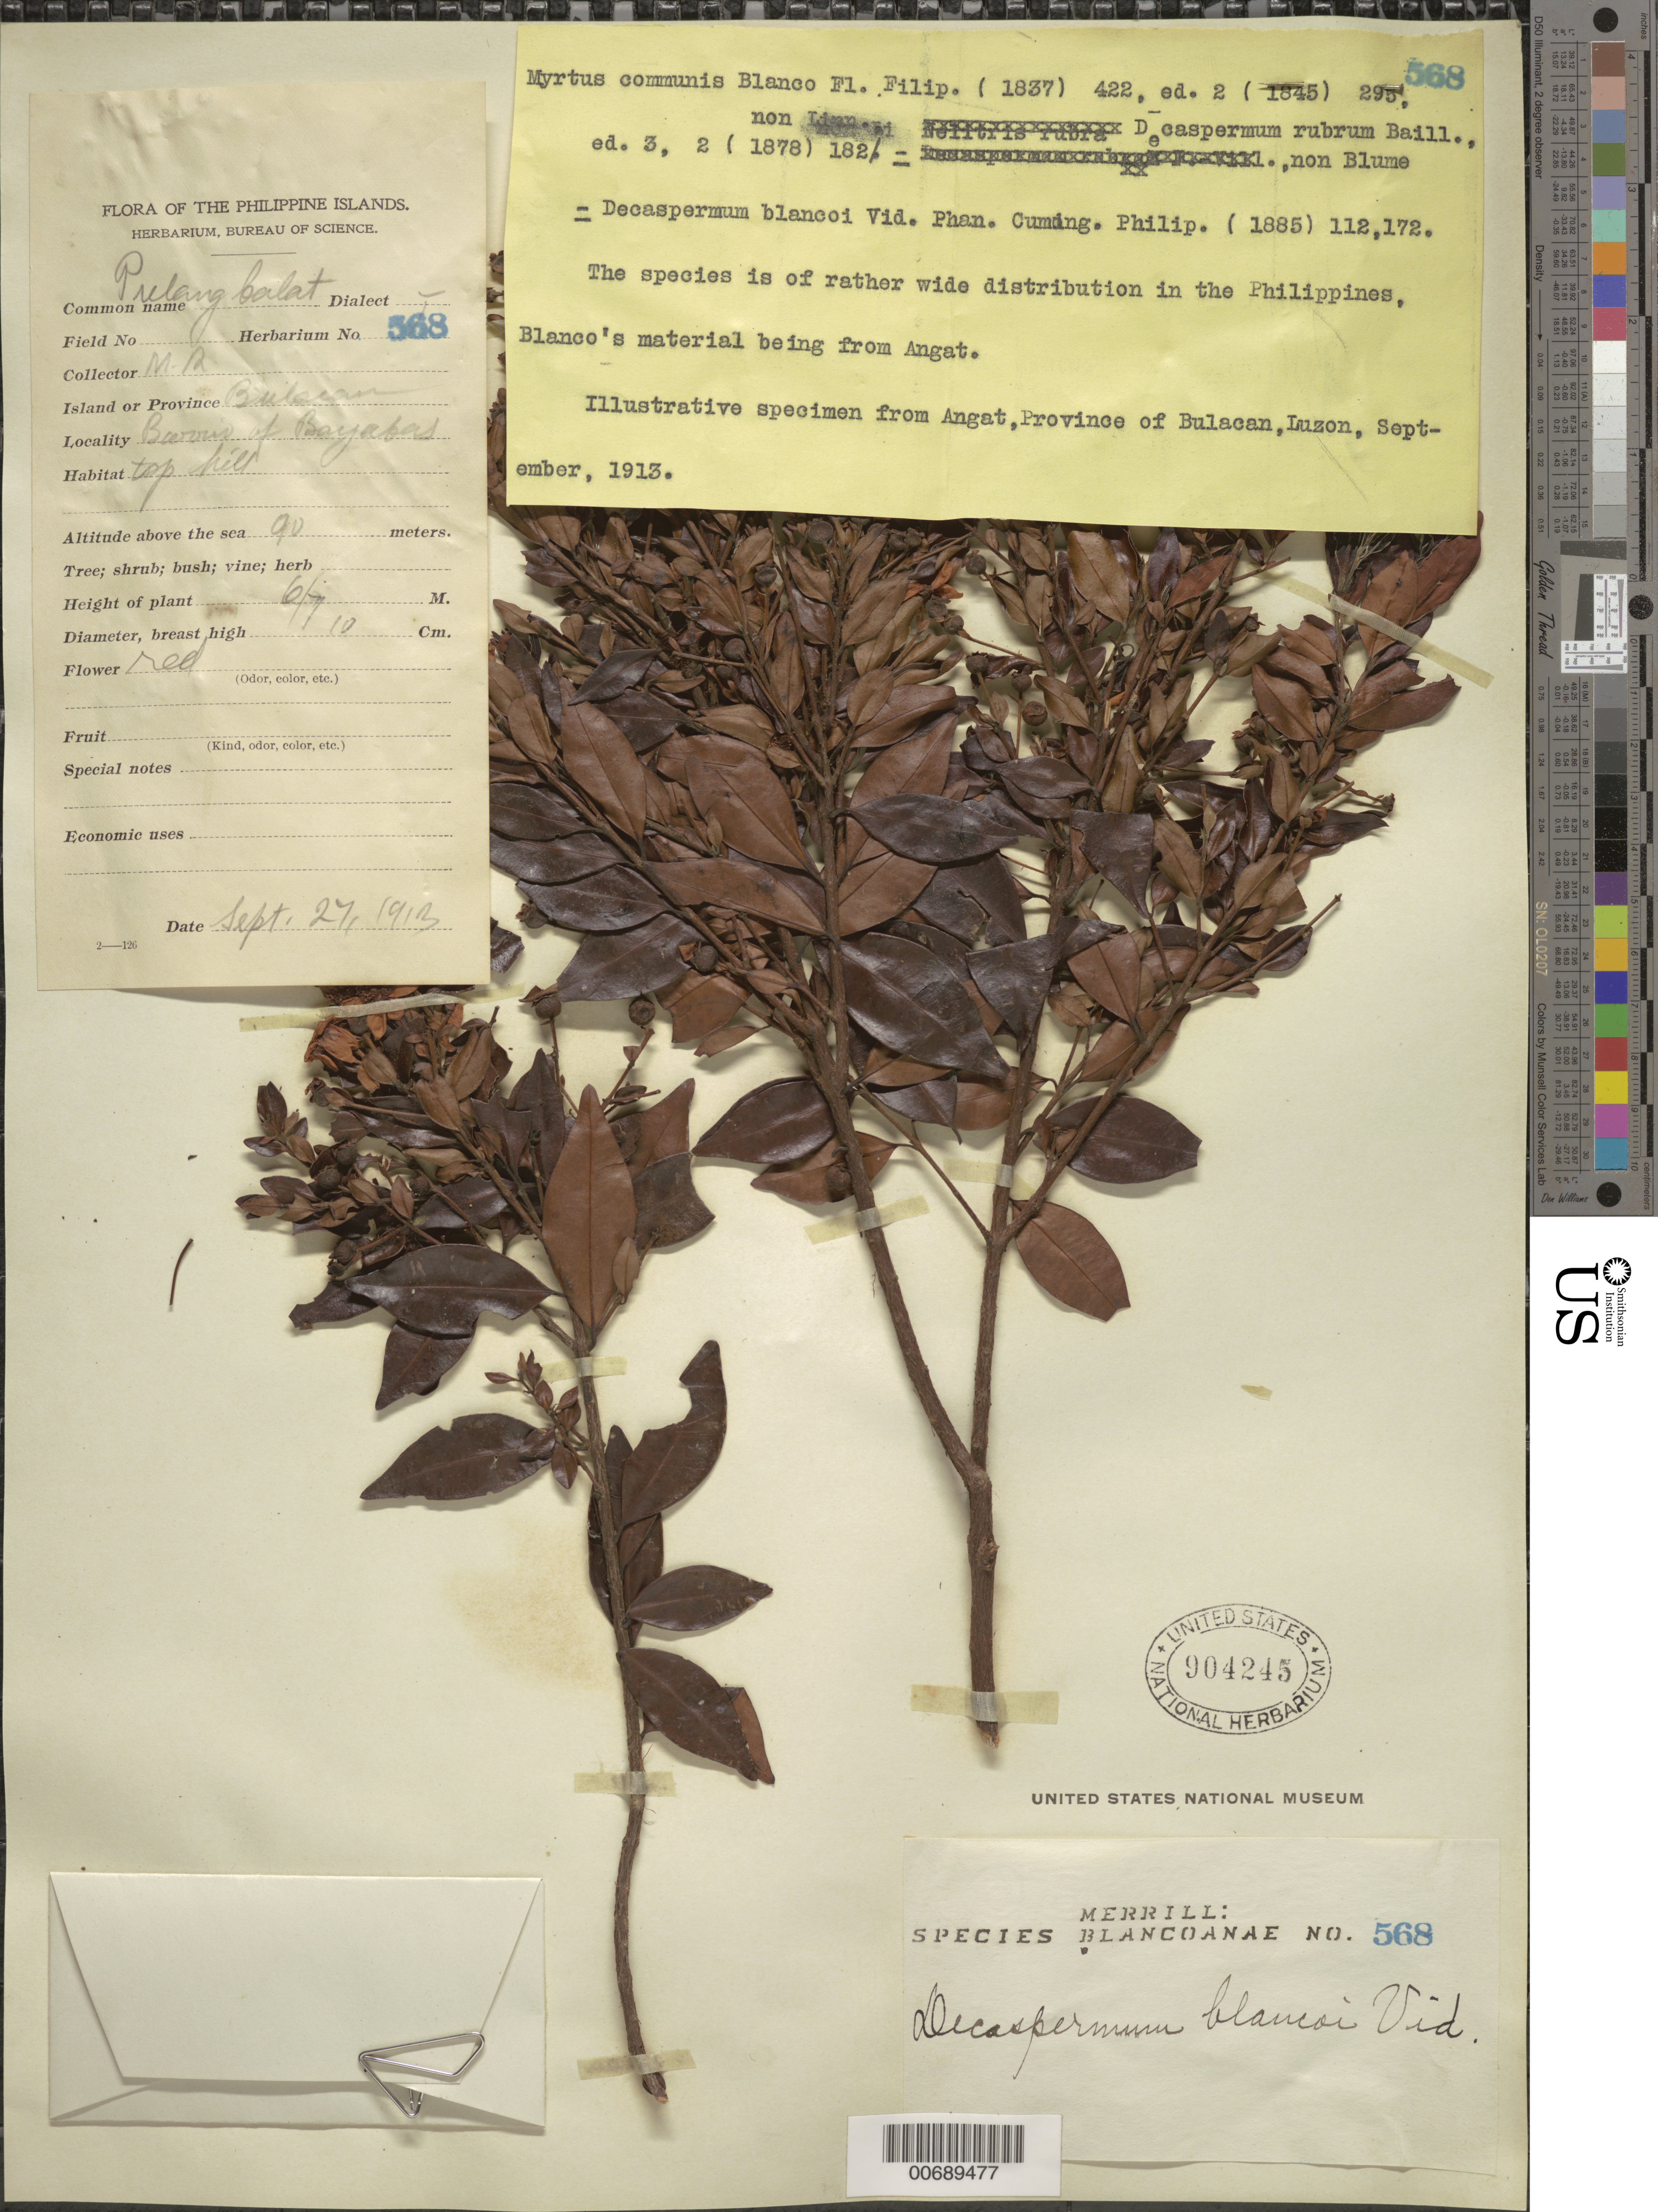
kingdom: Plantae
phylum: Tracheophyta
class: Magnoliopsida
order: Myrtales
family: Myrtaceae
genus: Decaspermum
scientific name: Decaspermum blancoi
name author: Vidal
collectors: M. Ramos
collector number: Sp. Blancoan. 0568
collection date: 1913-09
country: Philippines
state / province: Central Luzon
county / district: Bulacan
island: Luzon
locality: Bayabas barrio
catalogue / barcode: US 904245